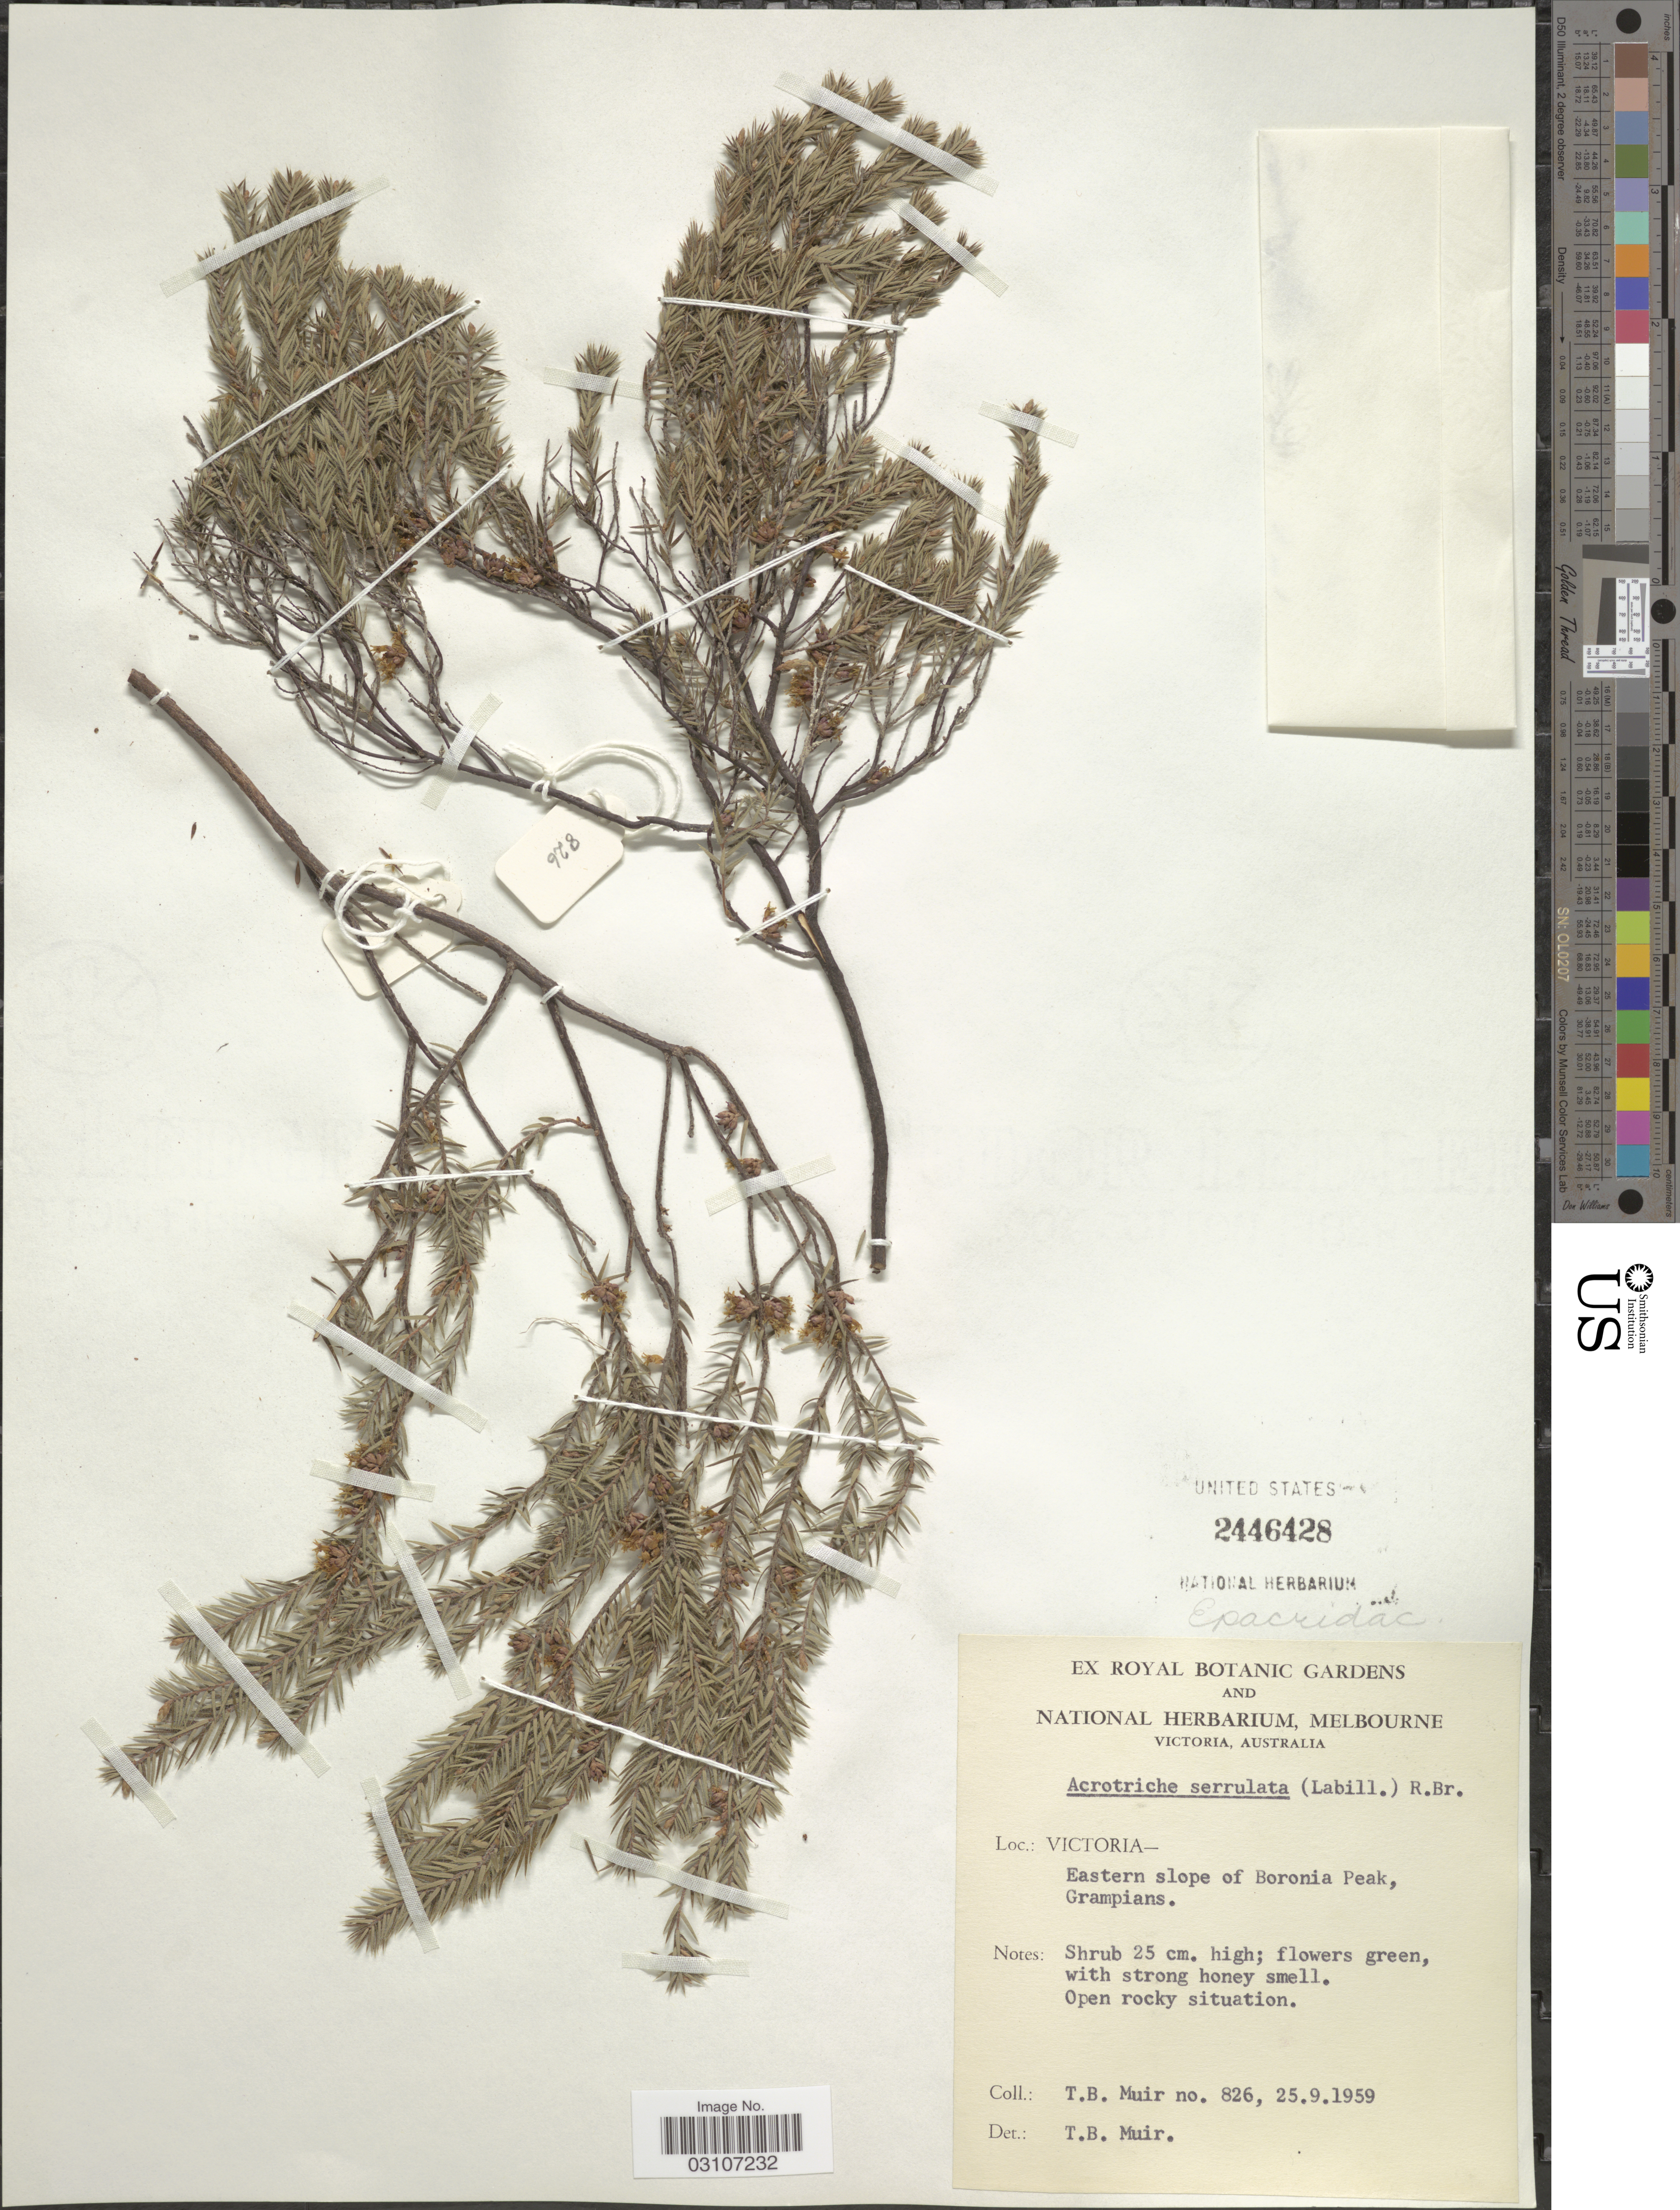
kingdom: Plantae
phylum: Tracheophyta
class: Magnoliopsida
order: Ericales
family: Ericaceae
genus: Acrotriche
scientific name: Acrotriche serrulata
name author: R. Br.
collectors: T. Muir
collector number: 826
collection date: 1959-09-25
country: Australia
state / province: Victoria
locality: Victoria - Eastern slope of Boronia Peak, Grampians.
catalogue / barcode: US 2446428